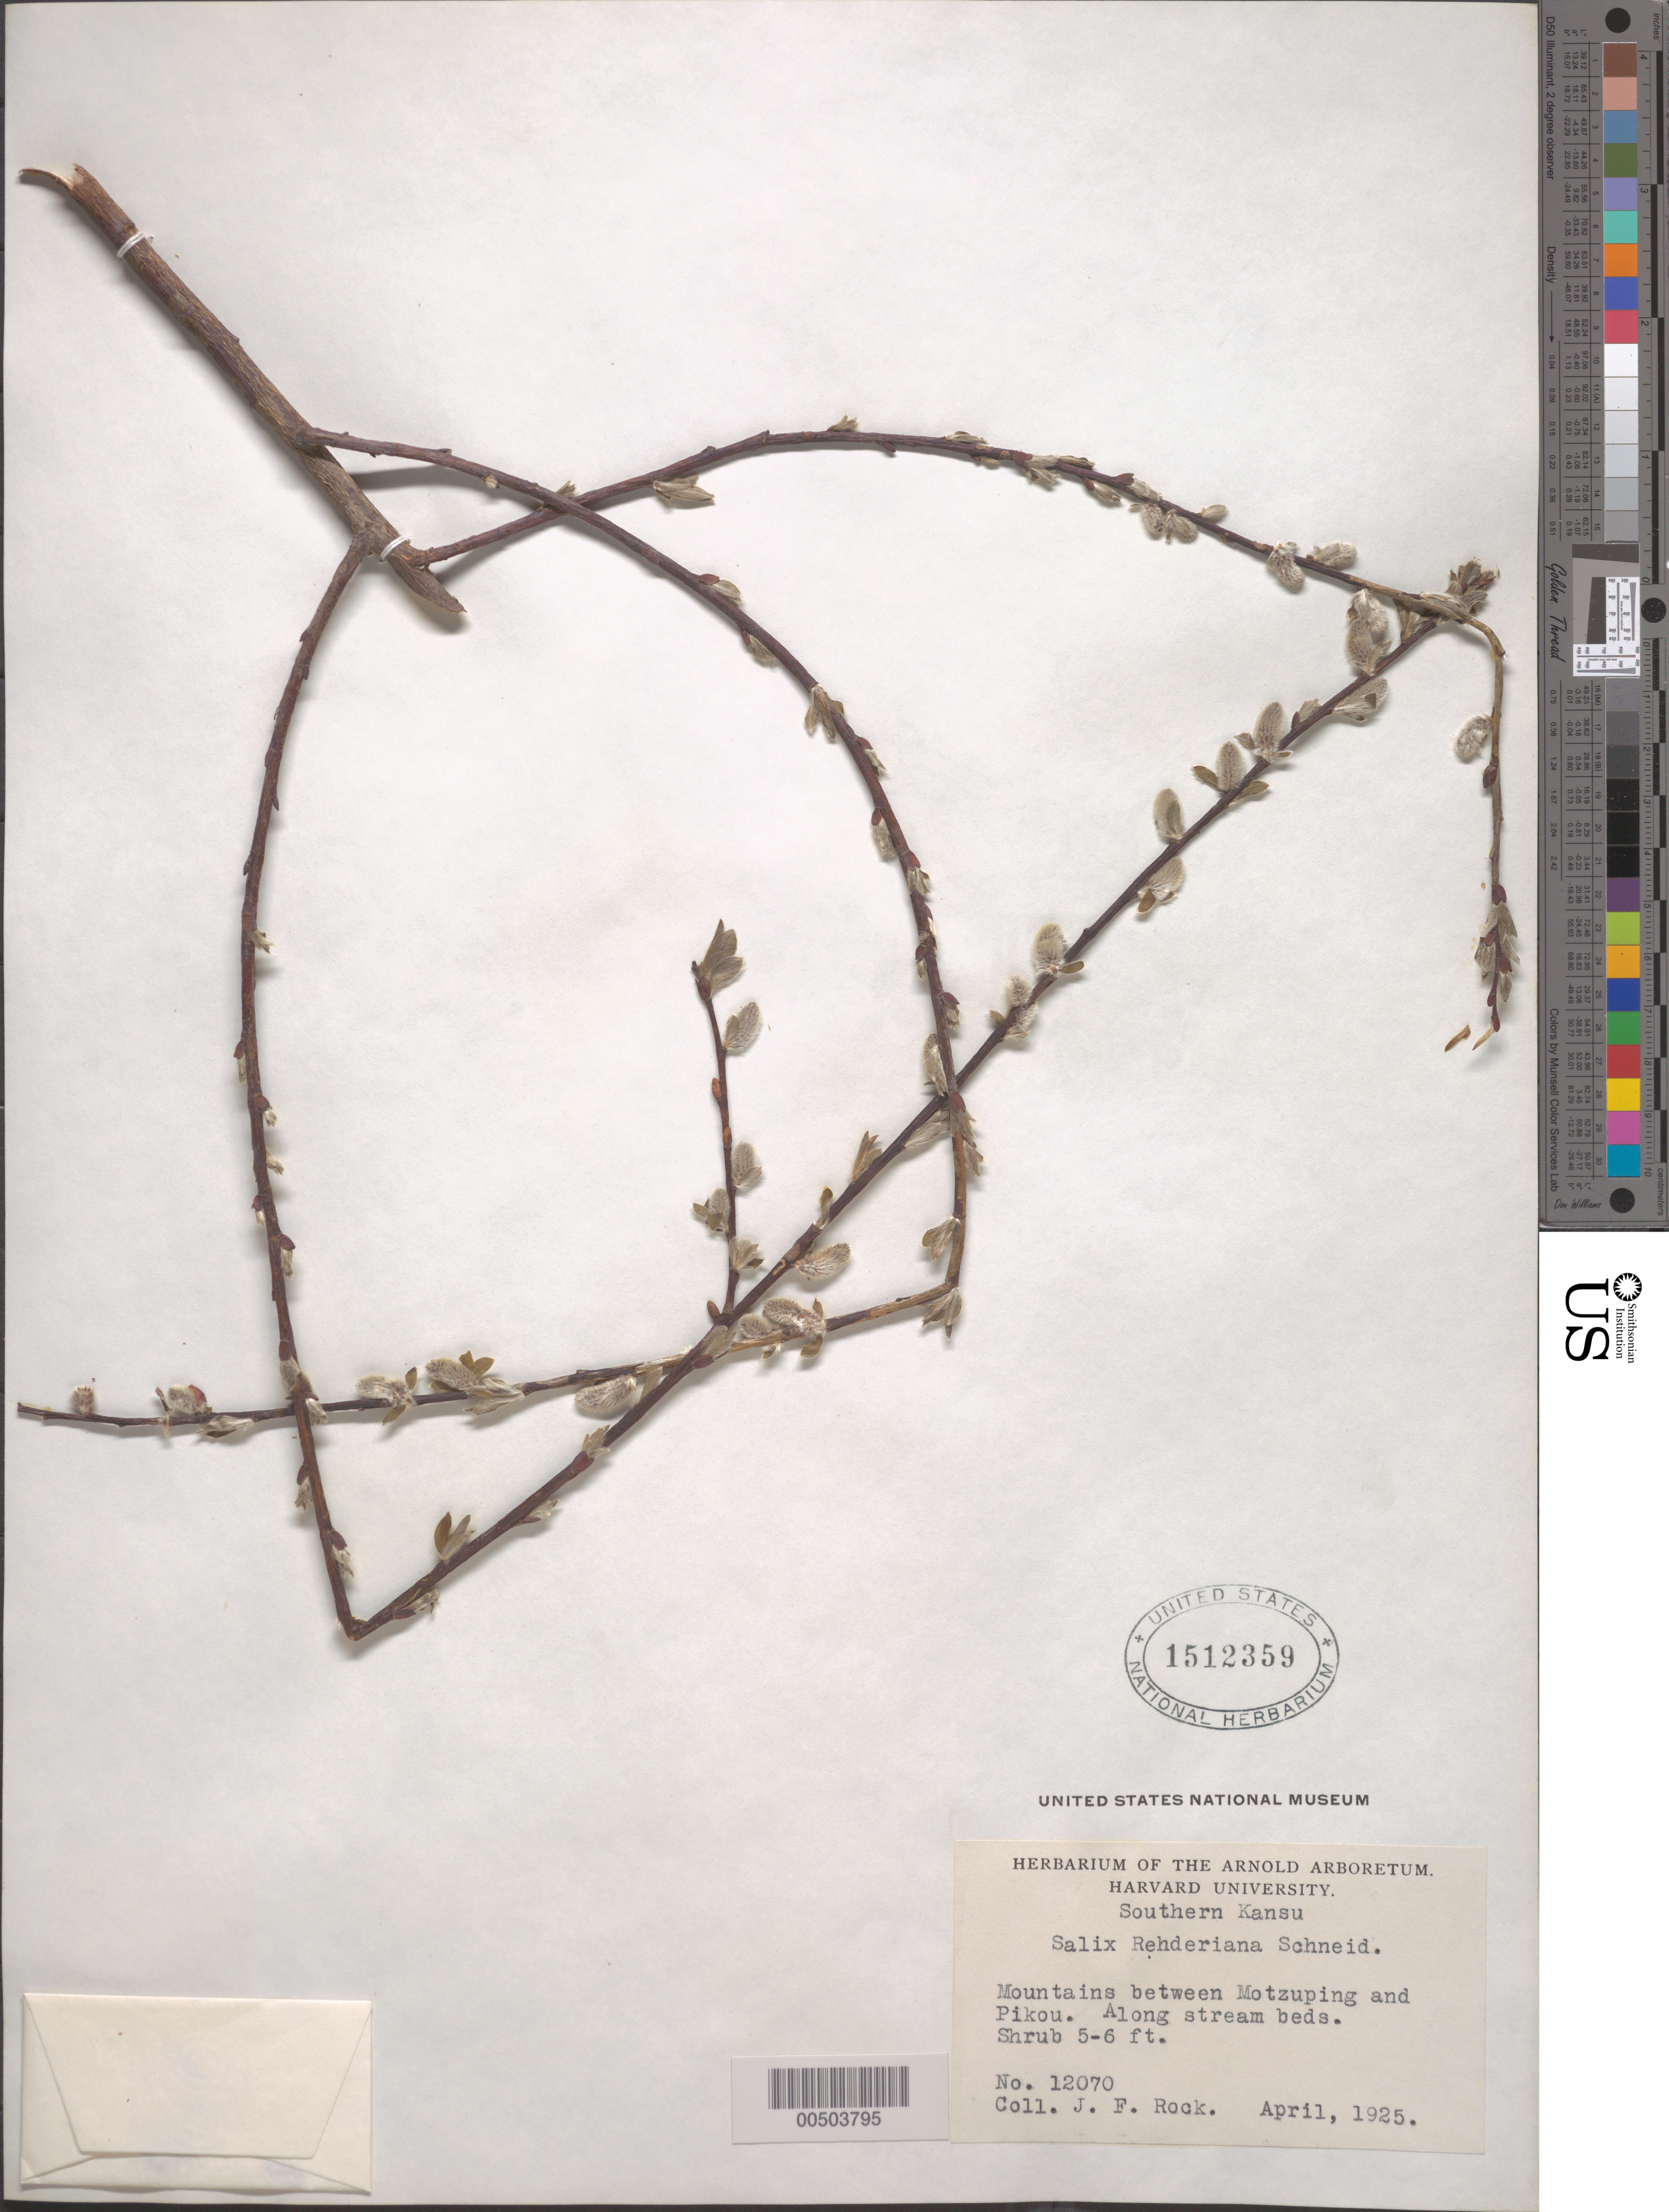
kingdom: Plantae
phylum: Tracheophyta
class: Magnoliopsida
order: Malpighiales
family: Salicaceae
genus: Salix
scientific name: Salix rehderiana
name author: C.K. Schneid.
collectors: J. F. Rock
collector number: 12070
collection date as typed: Apr 1925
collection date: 1925-04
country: China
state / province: Gansu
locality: Mountains between Motzuping and Pikou. Along stream beds.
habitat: Shrub 5-6 ft.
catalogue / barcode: US 1512359